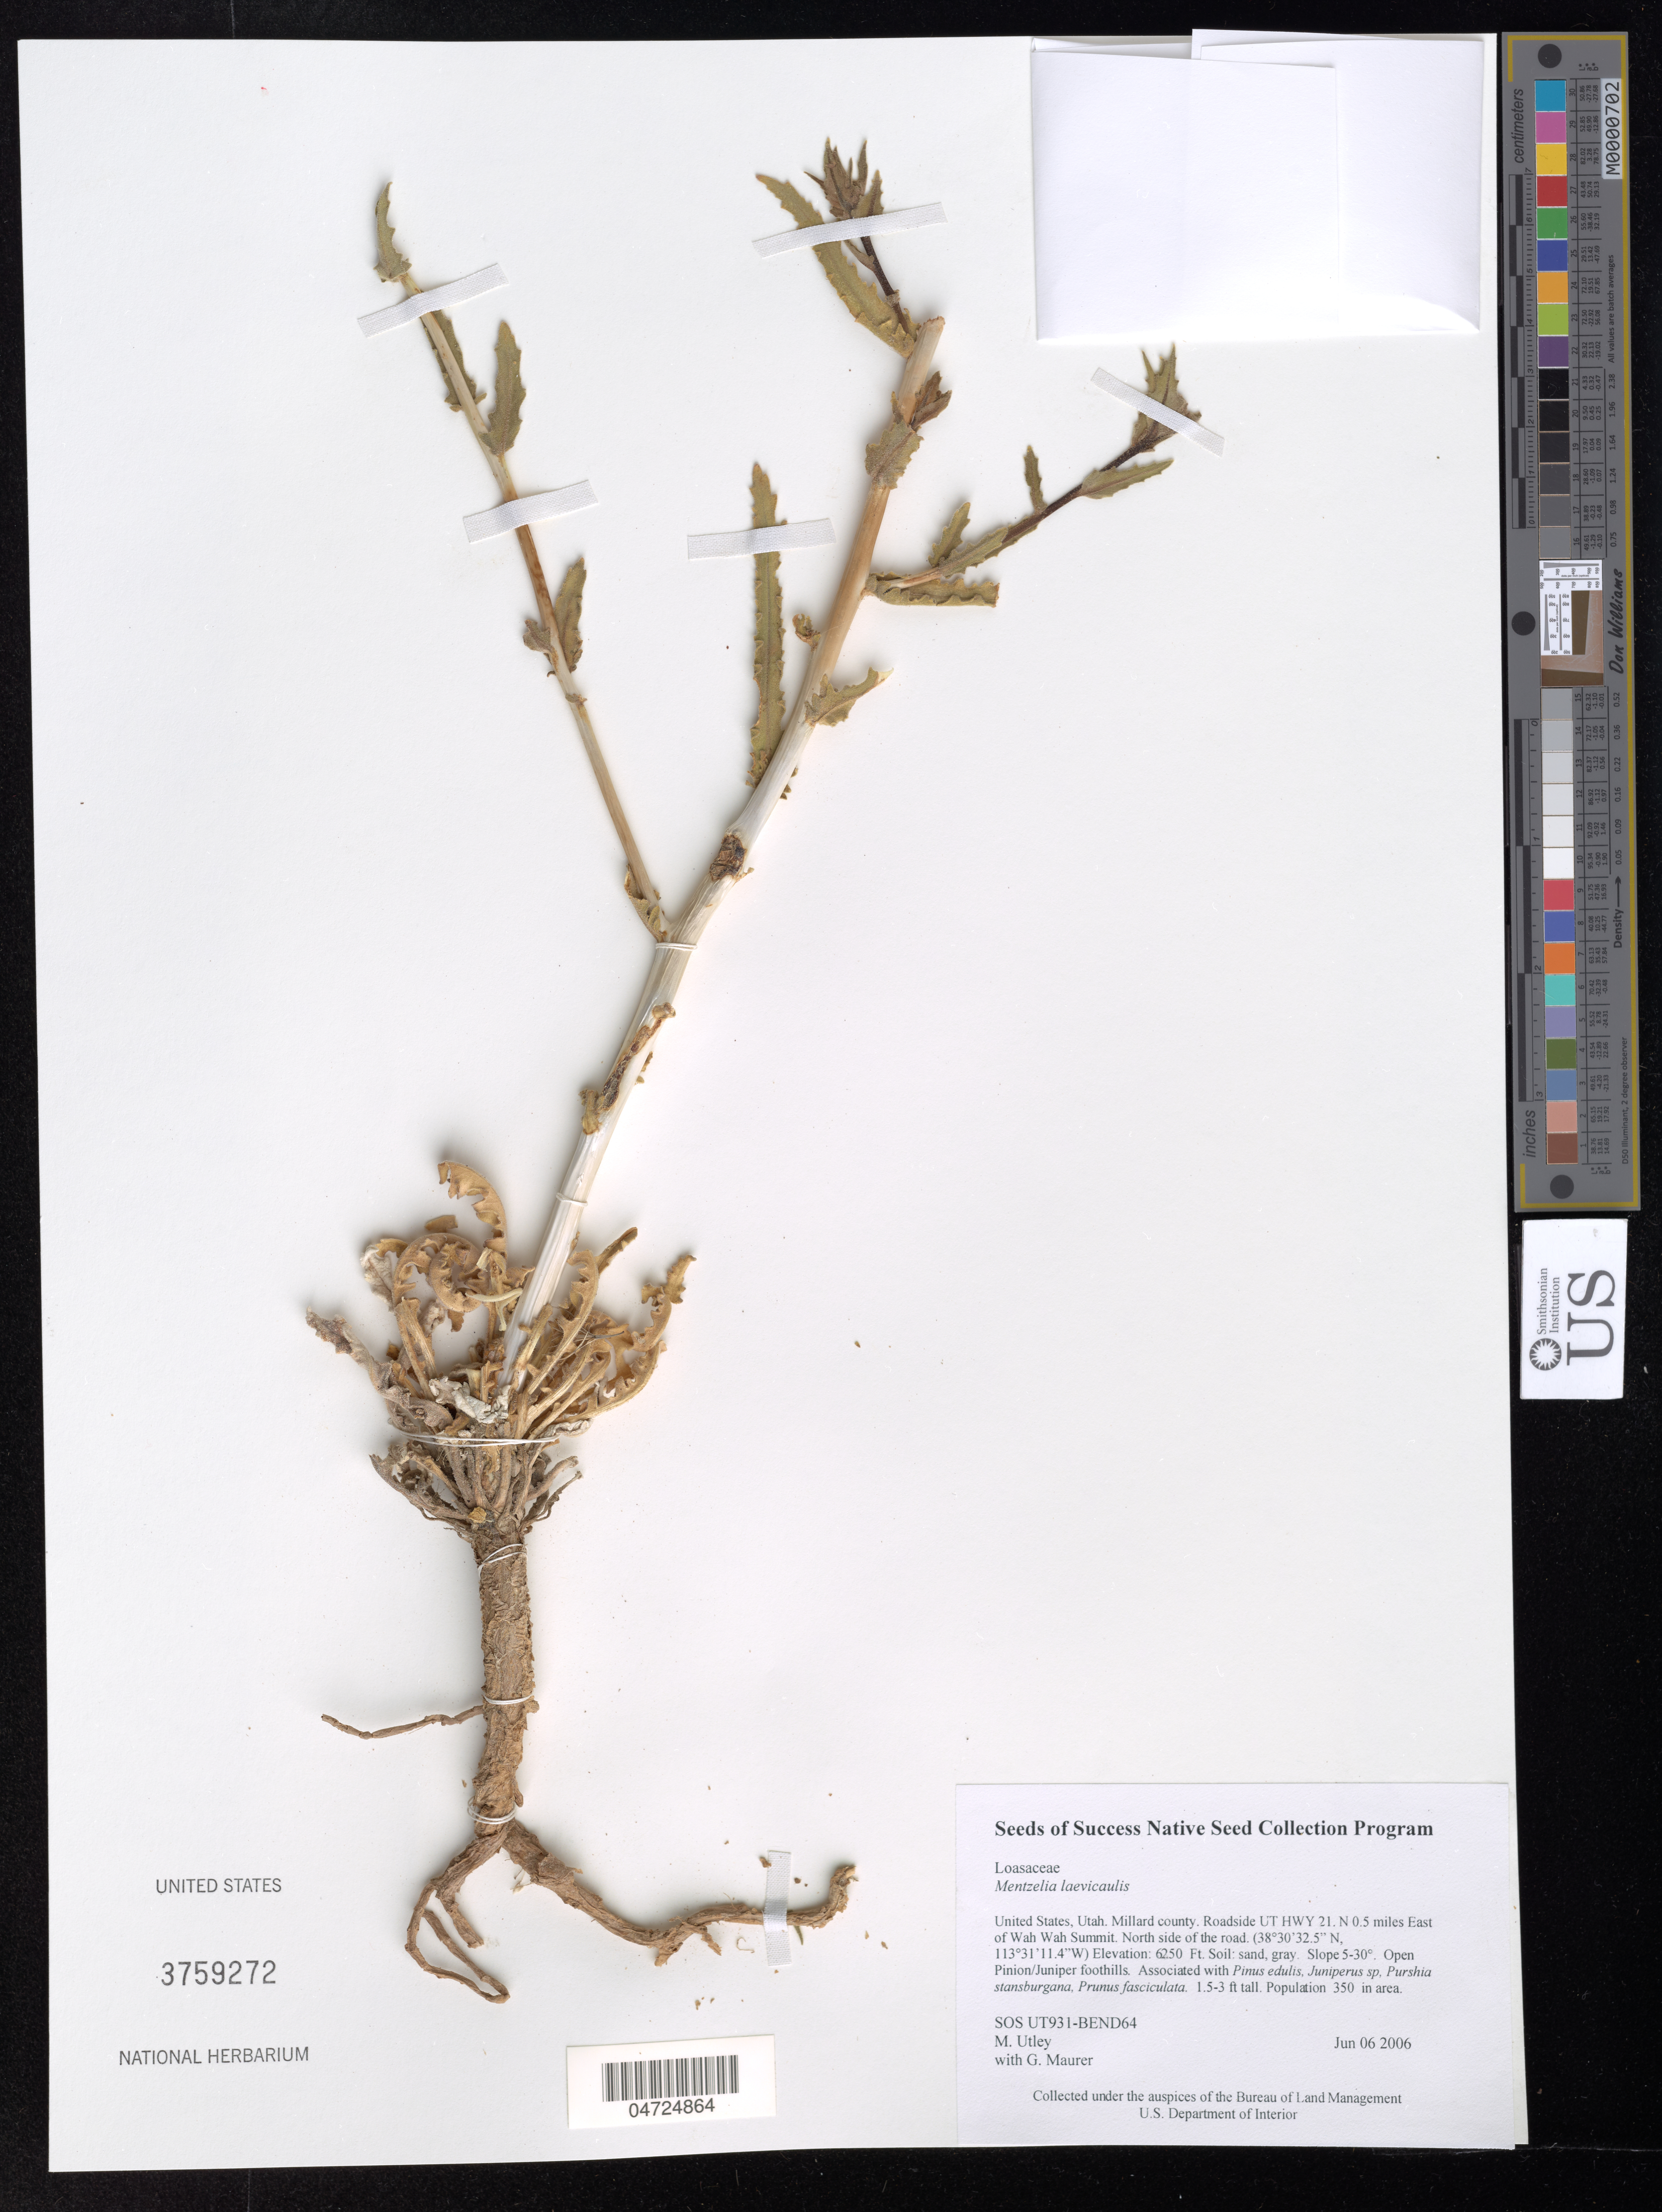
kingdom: Plantae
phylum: Tracheophyta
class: Magnoliopsida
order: Cornales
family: Loasaceae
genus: Mentzelia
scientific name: Mentzelia laevicaulis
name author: (Douglas ex Hook.) Torr. & A. Gray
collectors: M. Utley & G. Maurer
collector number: SOS UT931-BEND64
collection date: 2006-06-06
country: United States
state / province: Utah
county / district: Millard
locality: Millard county. Roadside UT HWY 21. N 0.5 miles East of Wah Wah Summit. North side of the road.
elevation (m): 1905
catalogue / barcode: US 3759272